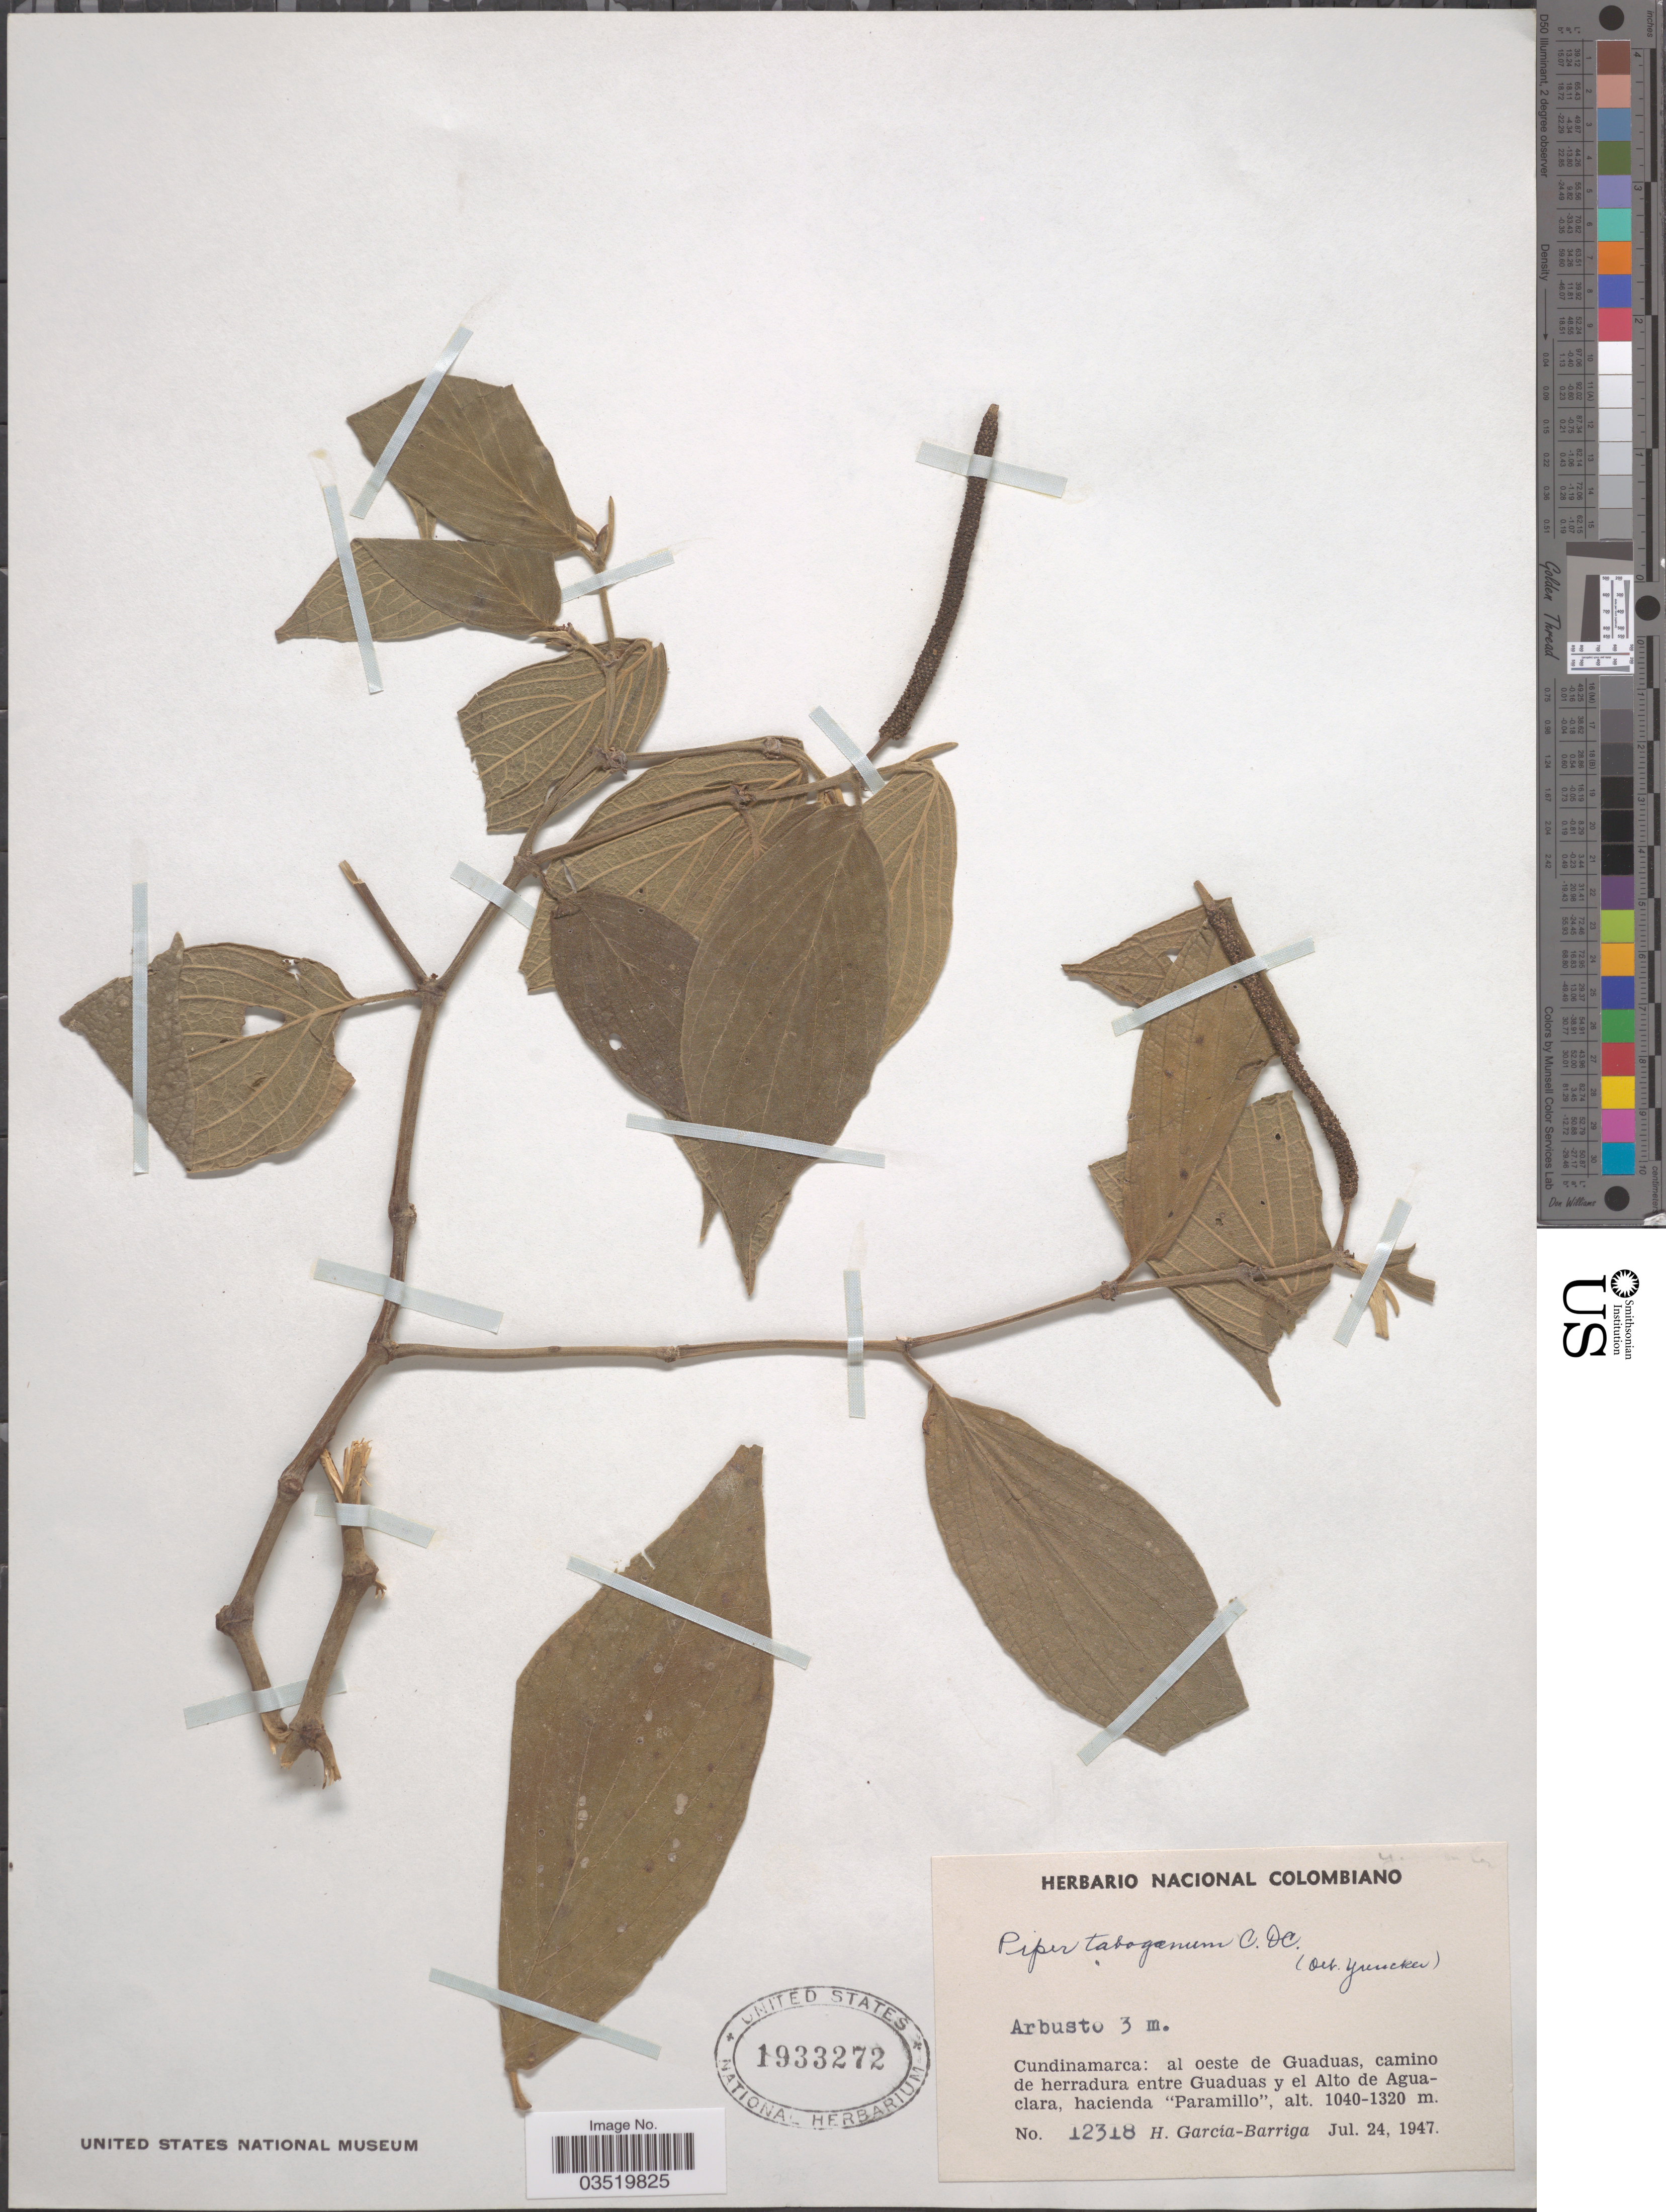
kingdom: Plantae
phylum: Tracheophyta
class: Magnoliopsida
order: Piperales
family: Piperaceae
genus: Piper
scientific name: Piper dilatatum f. guayranum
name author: (C. DC.) Steyerm.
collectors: H. García Barriga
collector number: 12318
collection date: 1947-07-24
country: Colombia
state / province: Cundinamarca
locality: Al oeste de Guaduas, camino de herradura entre Guaduas y el Alto de Aguaclara, hacienda "Paramillo".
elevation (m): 1040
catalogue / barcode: US 1933272